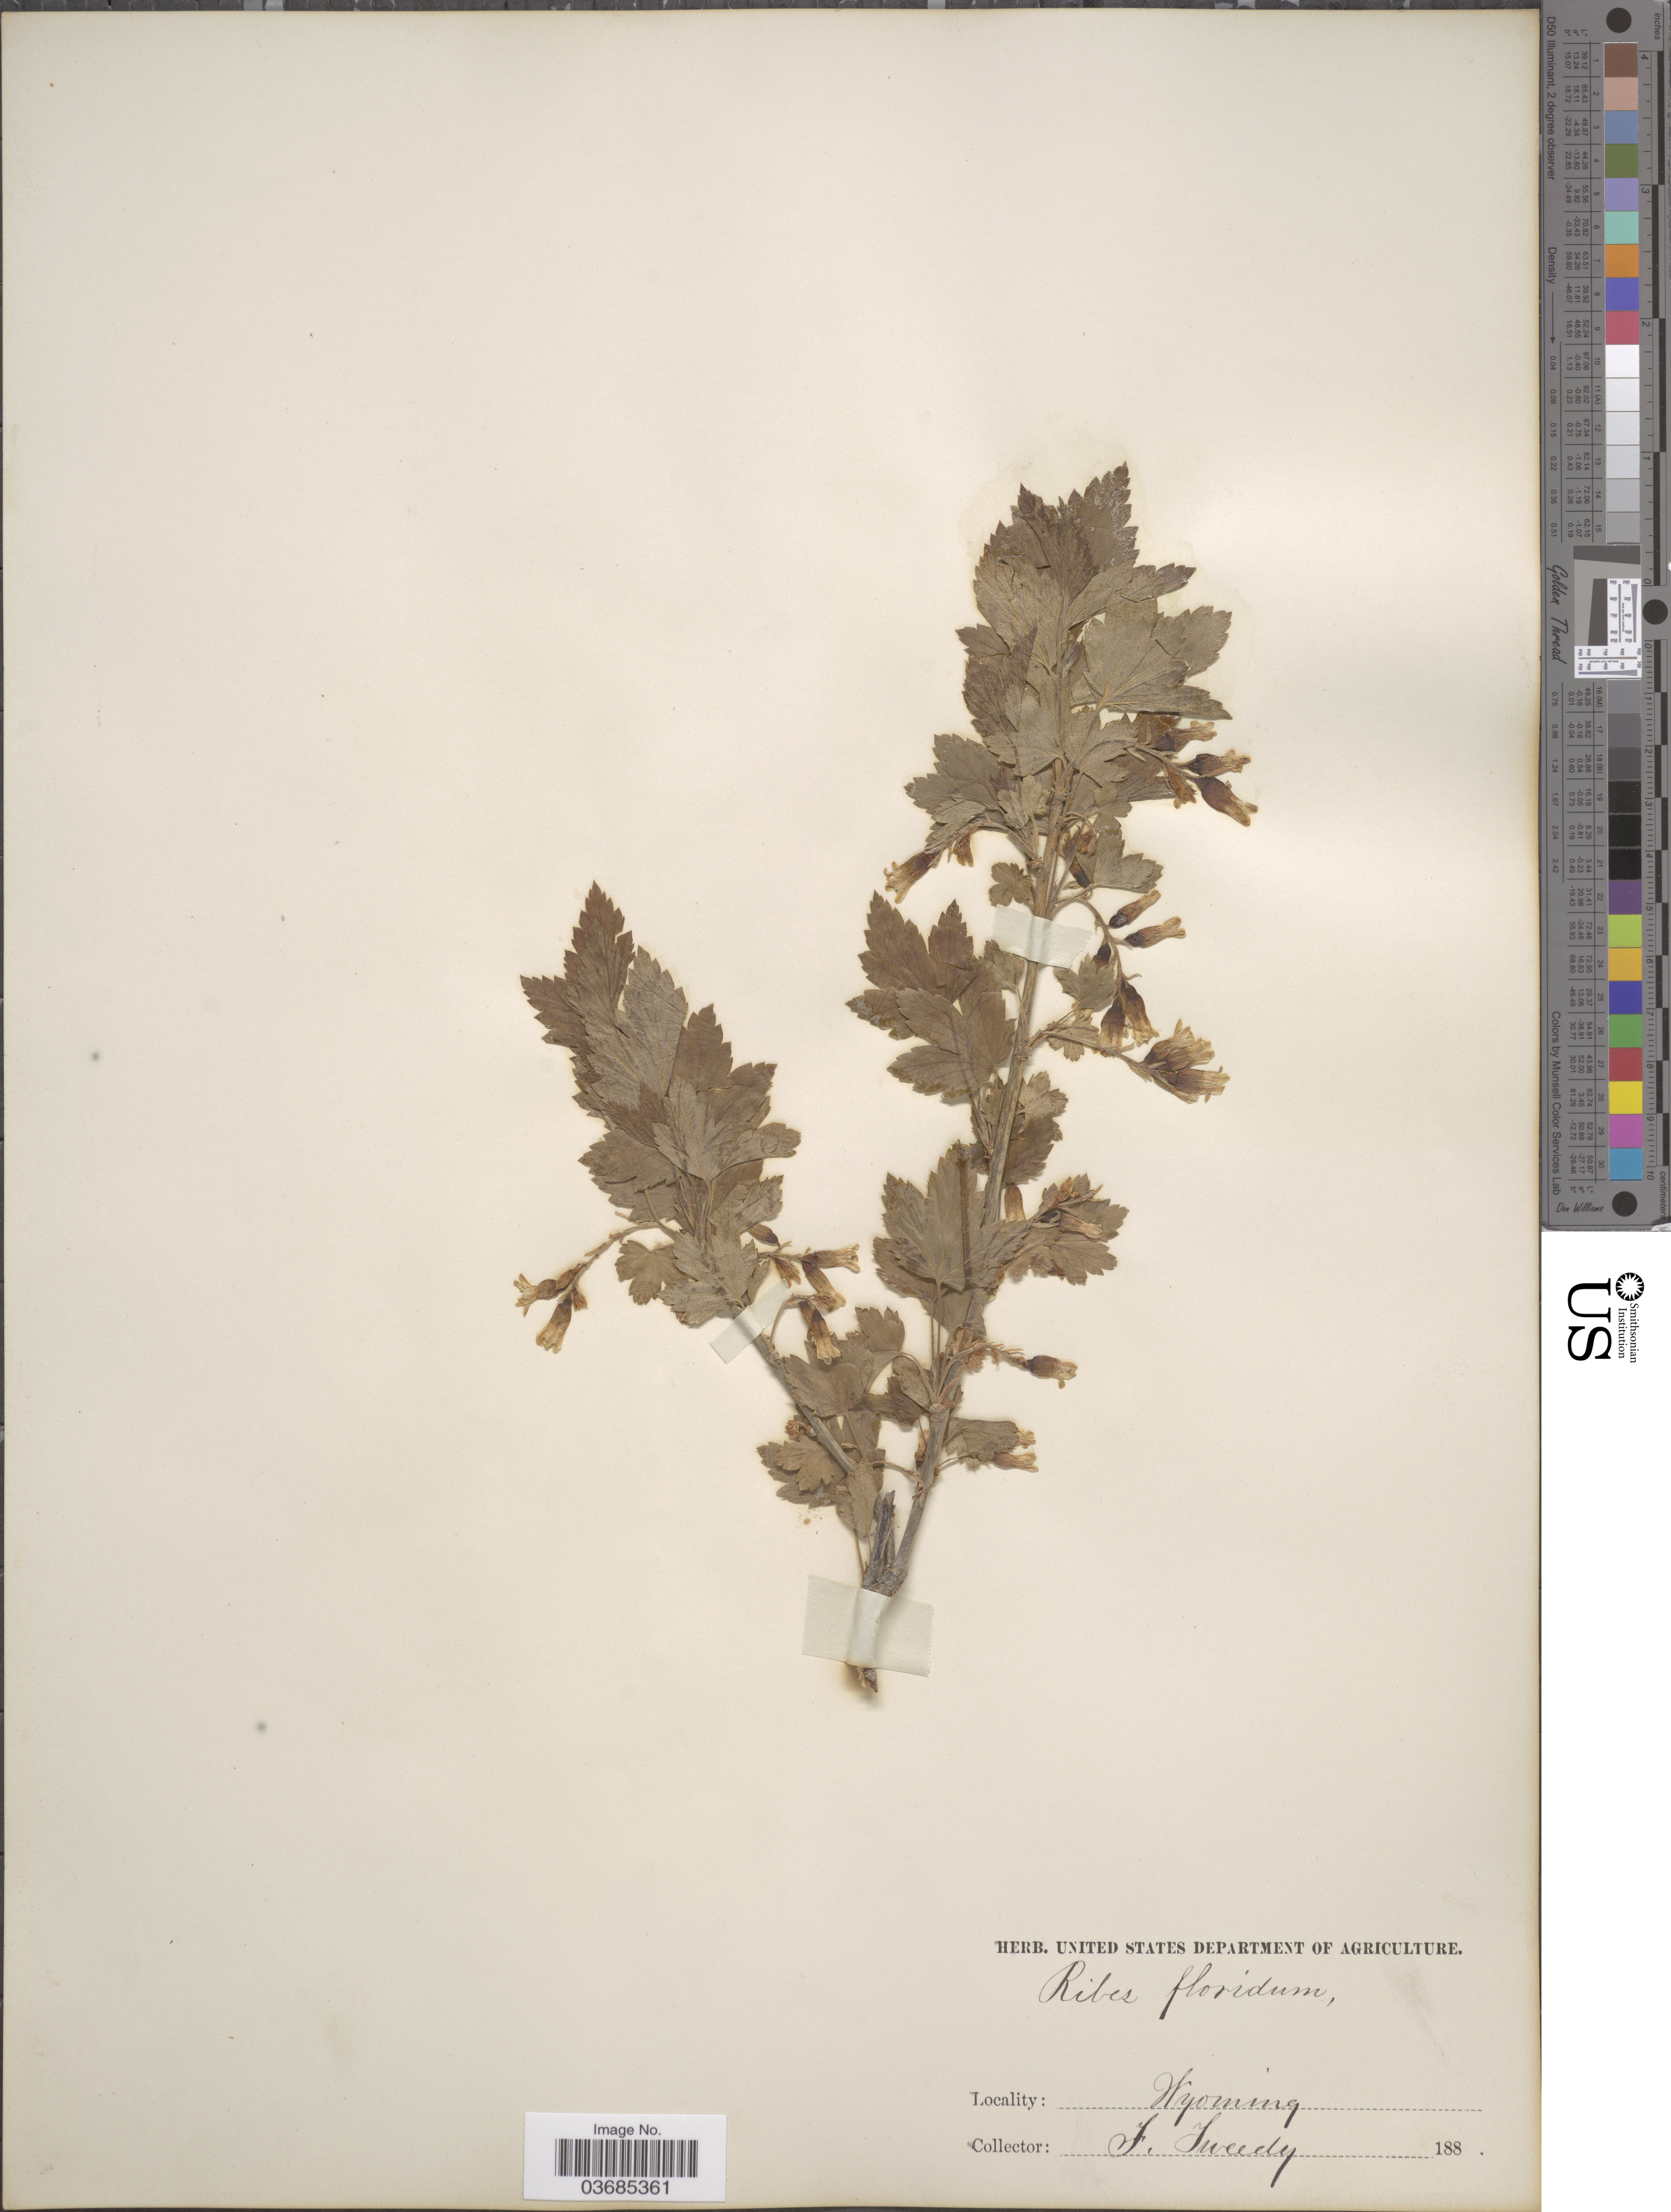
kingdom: Plantae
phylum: Tracheophyta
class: Magnoliopsida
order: Saxifragales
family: Grossulariaceae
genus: Ribes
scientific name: Ribes americanum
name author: Mill.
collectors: F. Tweedy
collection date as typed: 188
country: United States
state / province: Wyoming